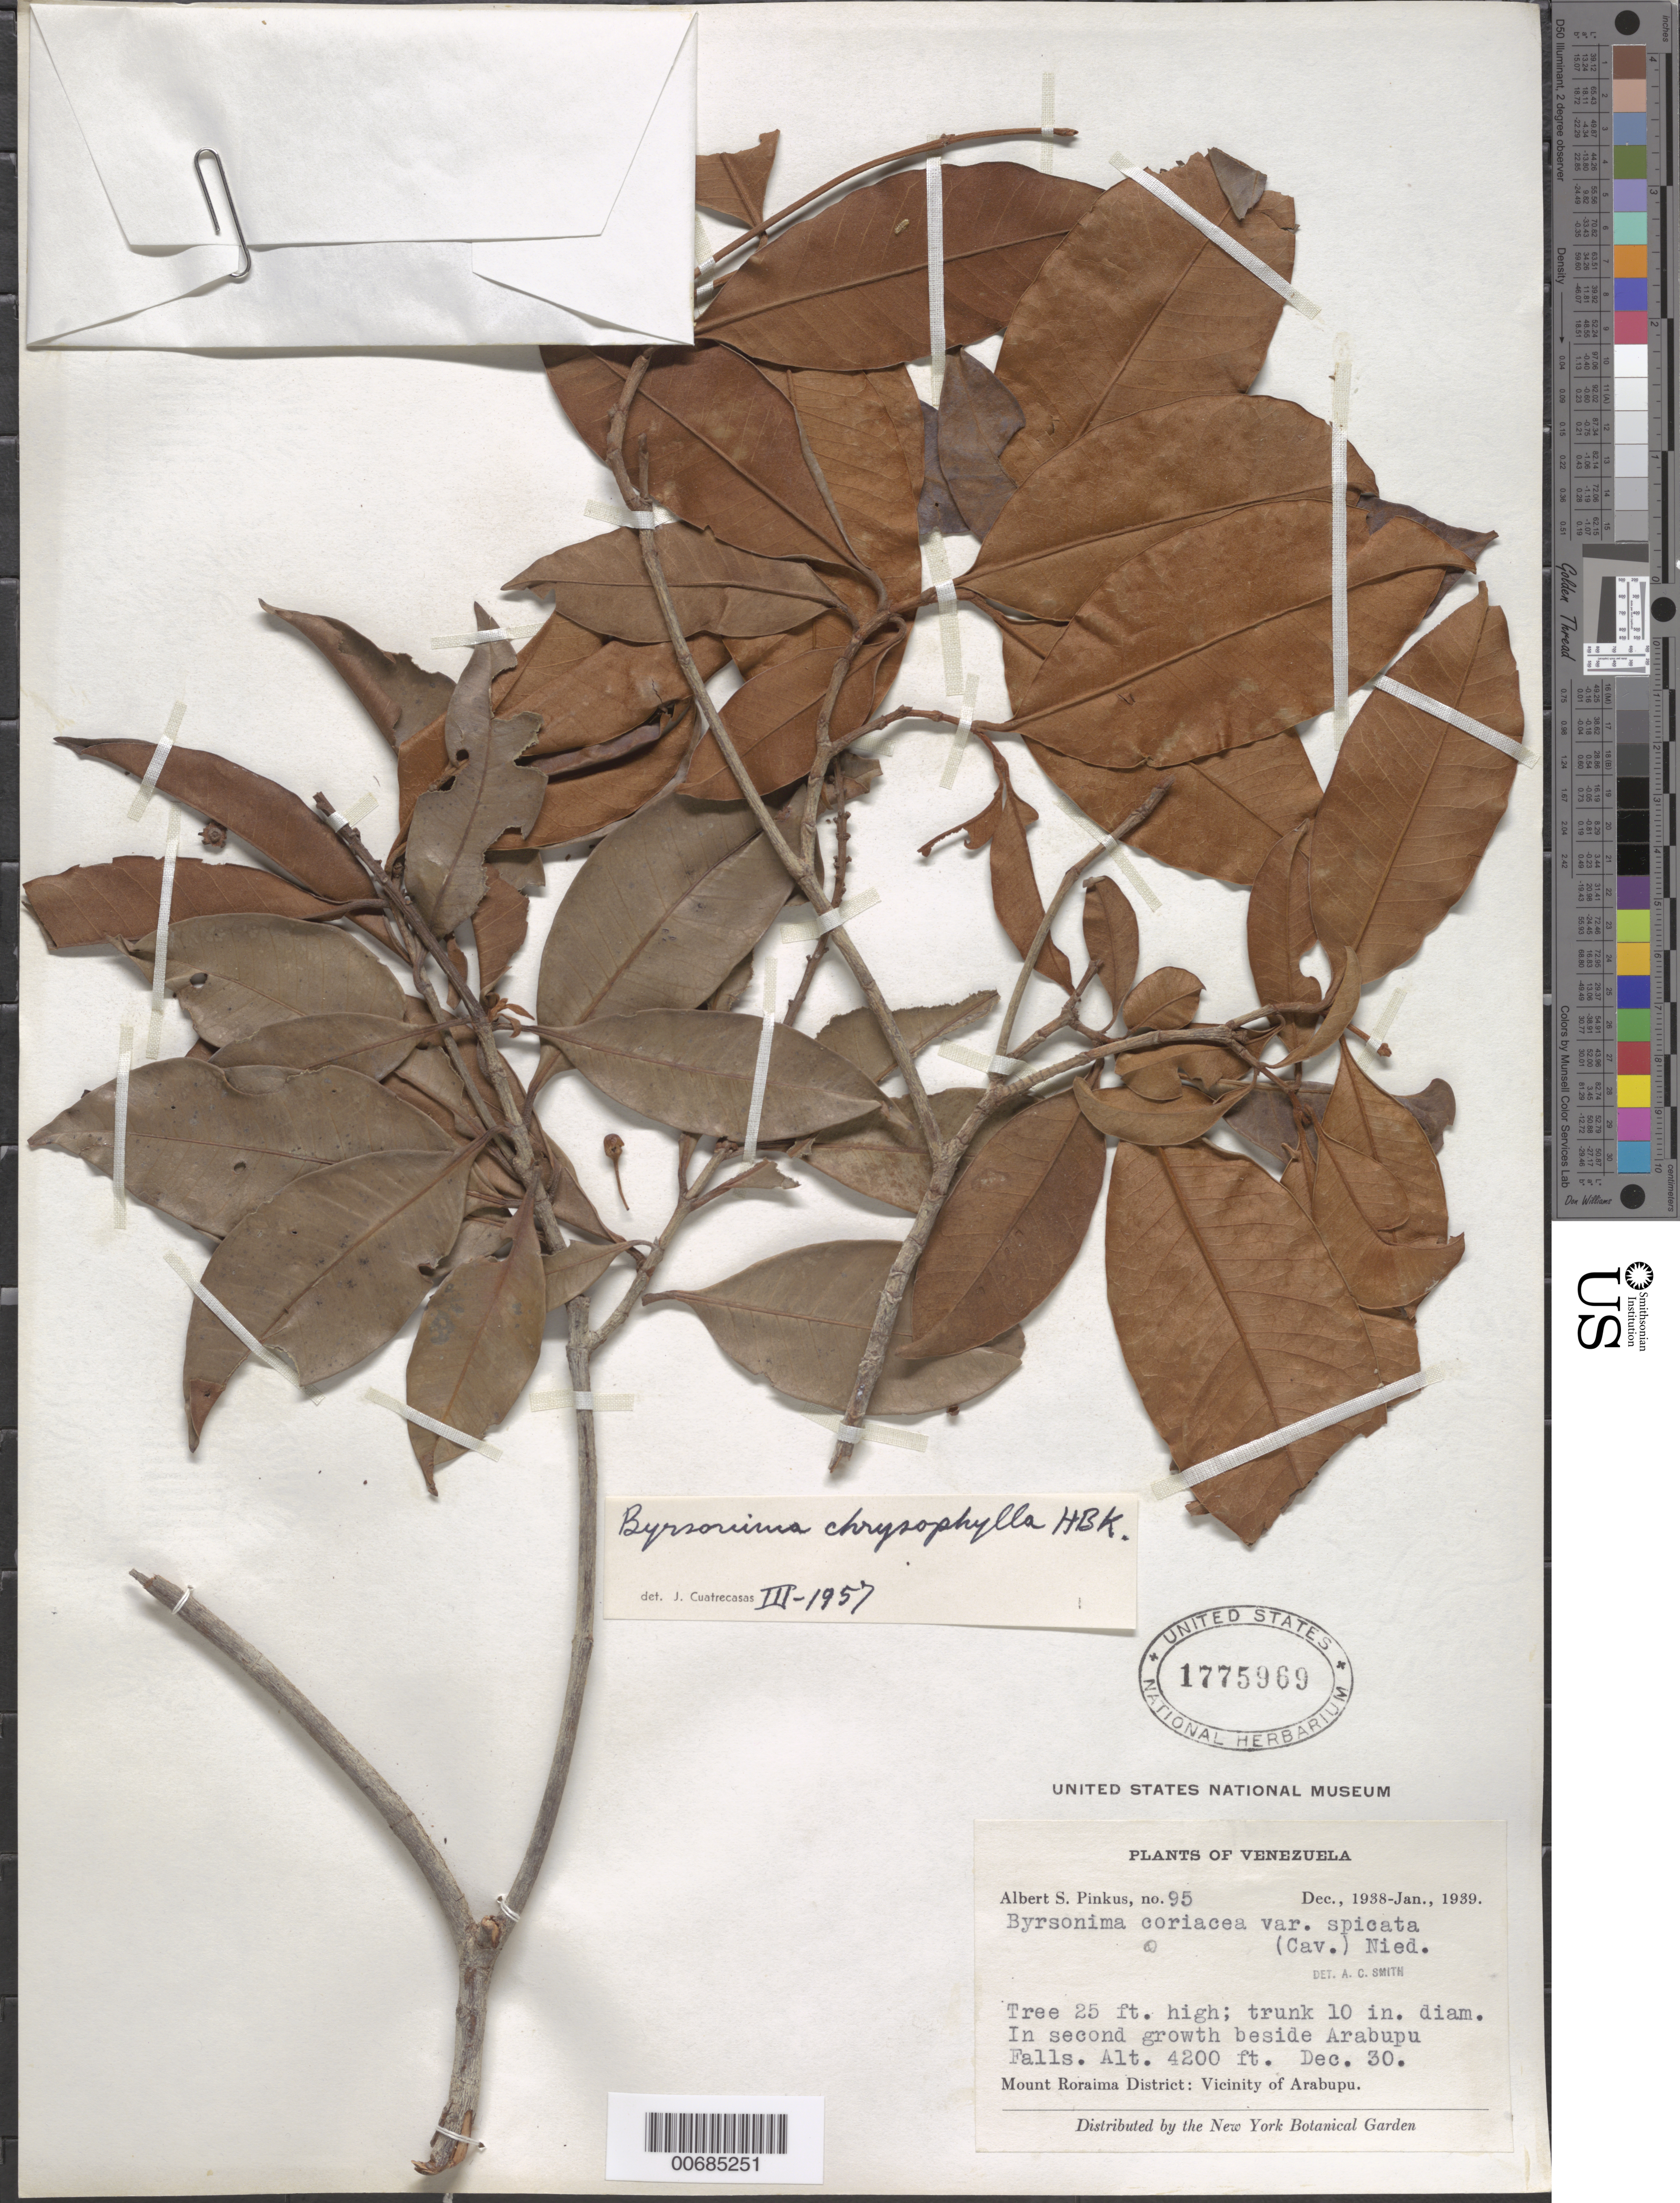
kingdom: Plantae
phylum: Tracheophyta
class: Magnoliopsida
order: Malpighiales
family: Malpighiaceae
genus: Byrsonima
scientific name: Byrsonima chrysophylla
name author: Kunth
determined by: Cuatrecasas, J.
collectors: A. Pinkus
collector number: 95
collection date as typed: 30-Dec-38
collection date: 1938-12-30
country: Venezuela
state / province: Bolívar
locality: Mt. Roraima District; vic of Arabupu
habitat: second growth near falls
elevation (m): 1280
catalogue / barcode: US 1775969